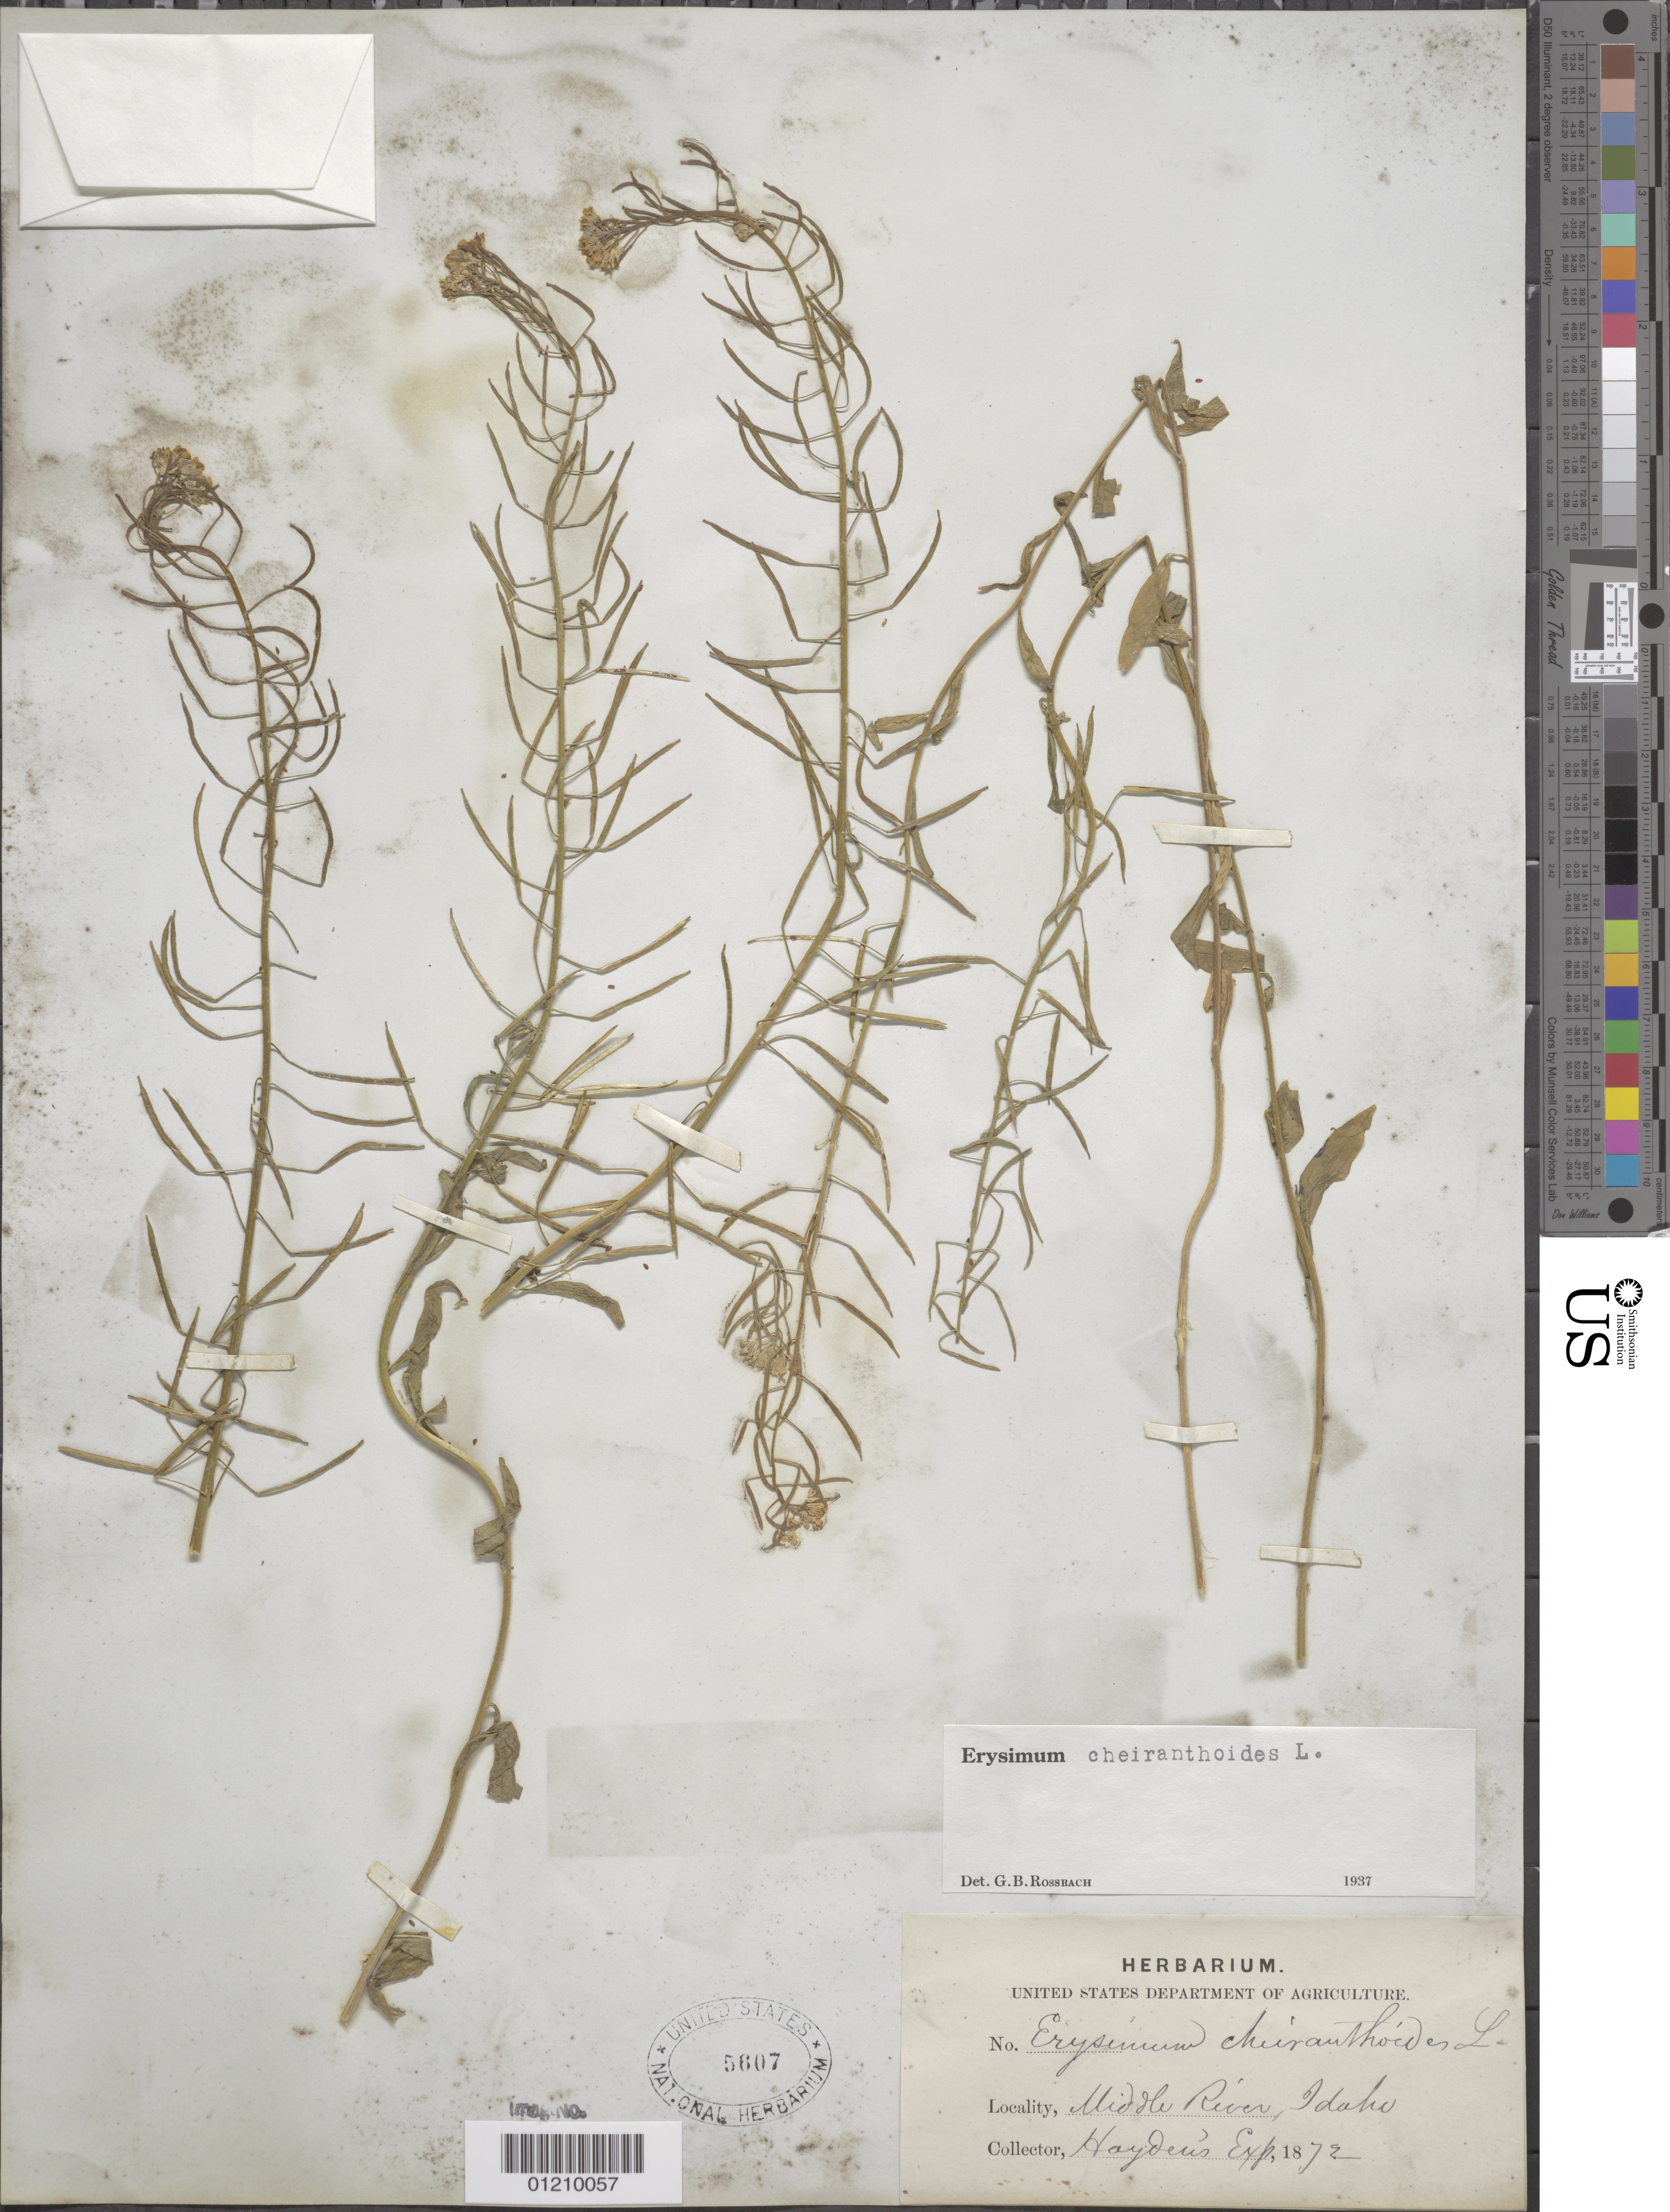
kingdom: Plantae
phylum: Tracheophyta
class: Magnoliopsida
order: Brassicales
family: Brassicaceae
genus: Erysimum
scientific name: Erysimum cheiranthoides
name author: L.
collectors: Hayden's Exped.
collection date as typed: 1872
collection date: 1872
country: United States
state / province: Idaho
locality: Middle River.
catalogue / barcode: US 5607